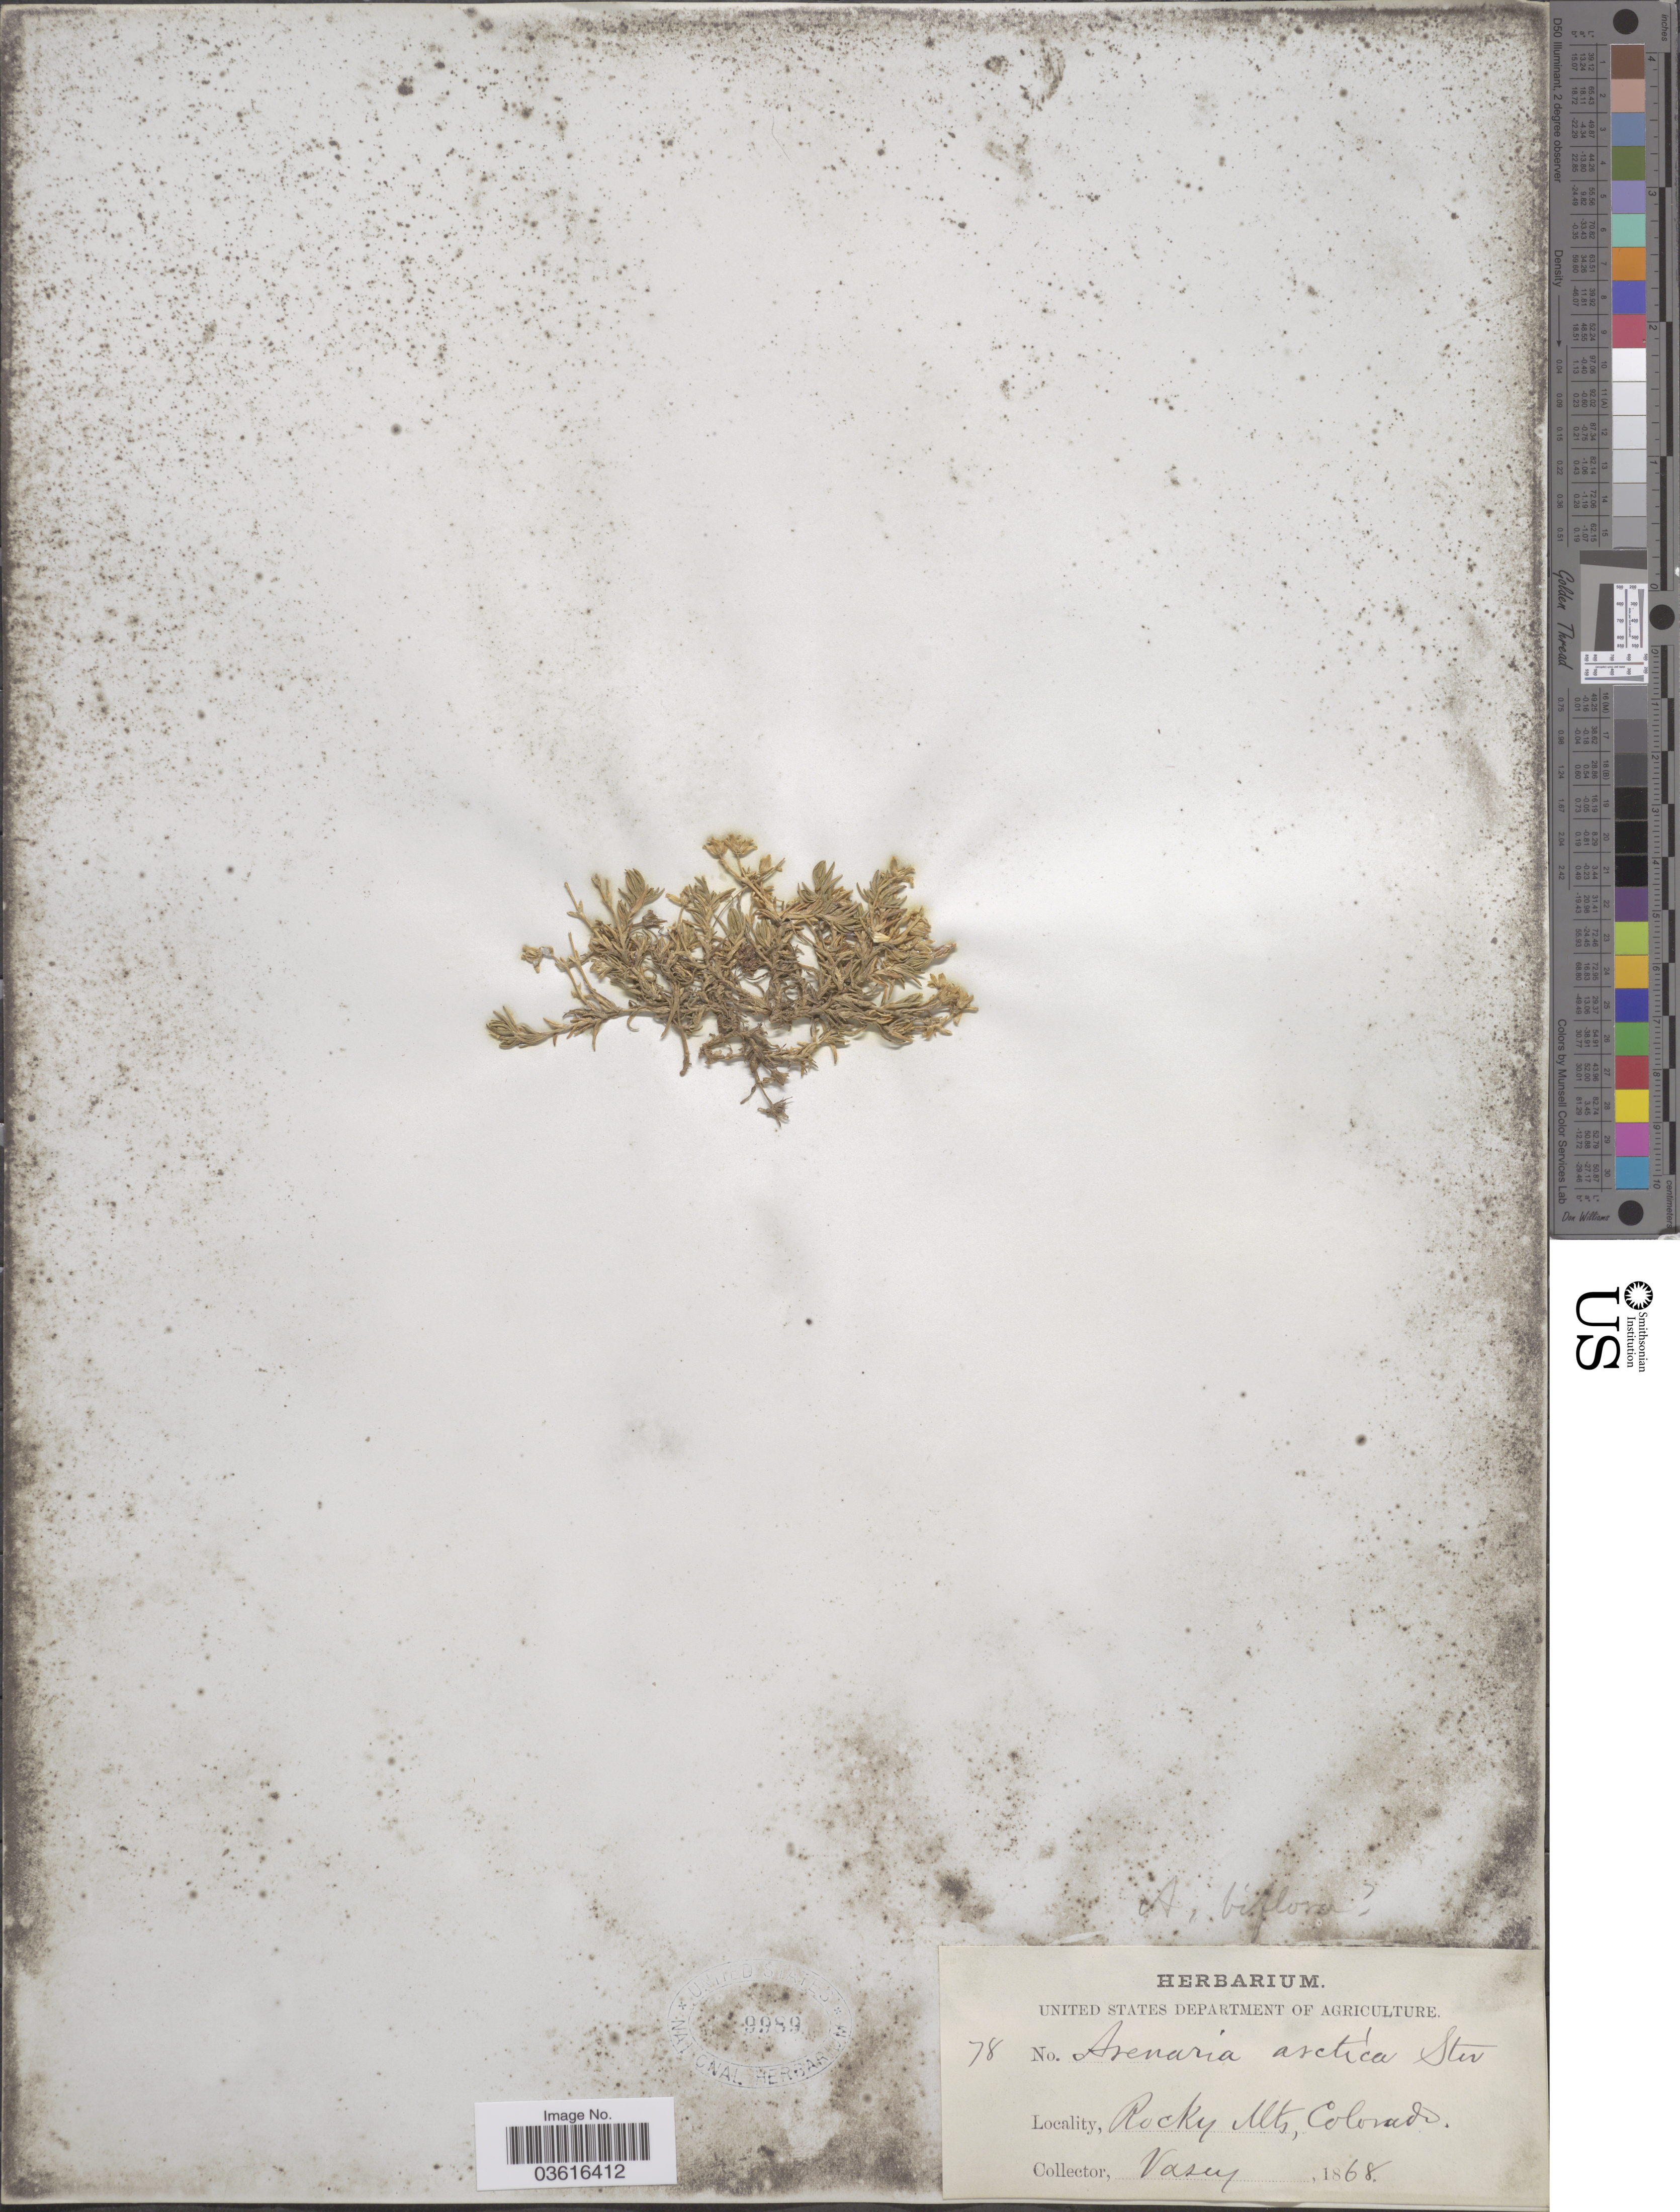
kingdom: Plantae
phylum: Tracheophyta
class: Magnoliopsida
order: Caryophyllales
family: Caryophyllaceae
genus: Cherleria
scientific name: Cherleria obtusiloba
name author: (Rydb.) A.J. Moore & Dillenb.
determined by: Strong, M. T., (US), Smithsonian Institution - National Museum of Natural History (UNITED STATES)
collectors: Vasey, --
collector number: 78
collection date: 1868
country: United States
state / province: Colorado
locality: Rocky Mts.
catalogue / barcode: US 9989